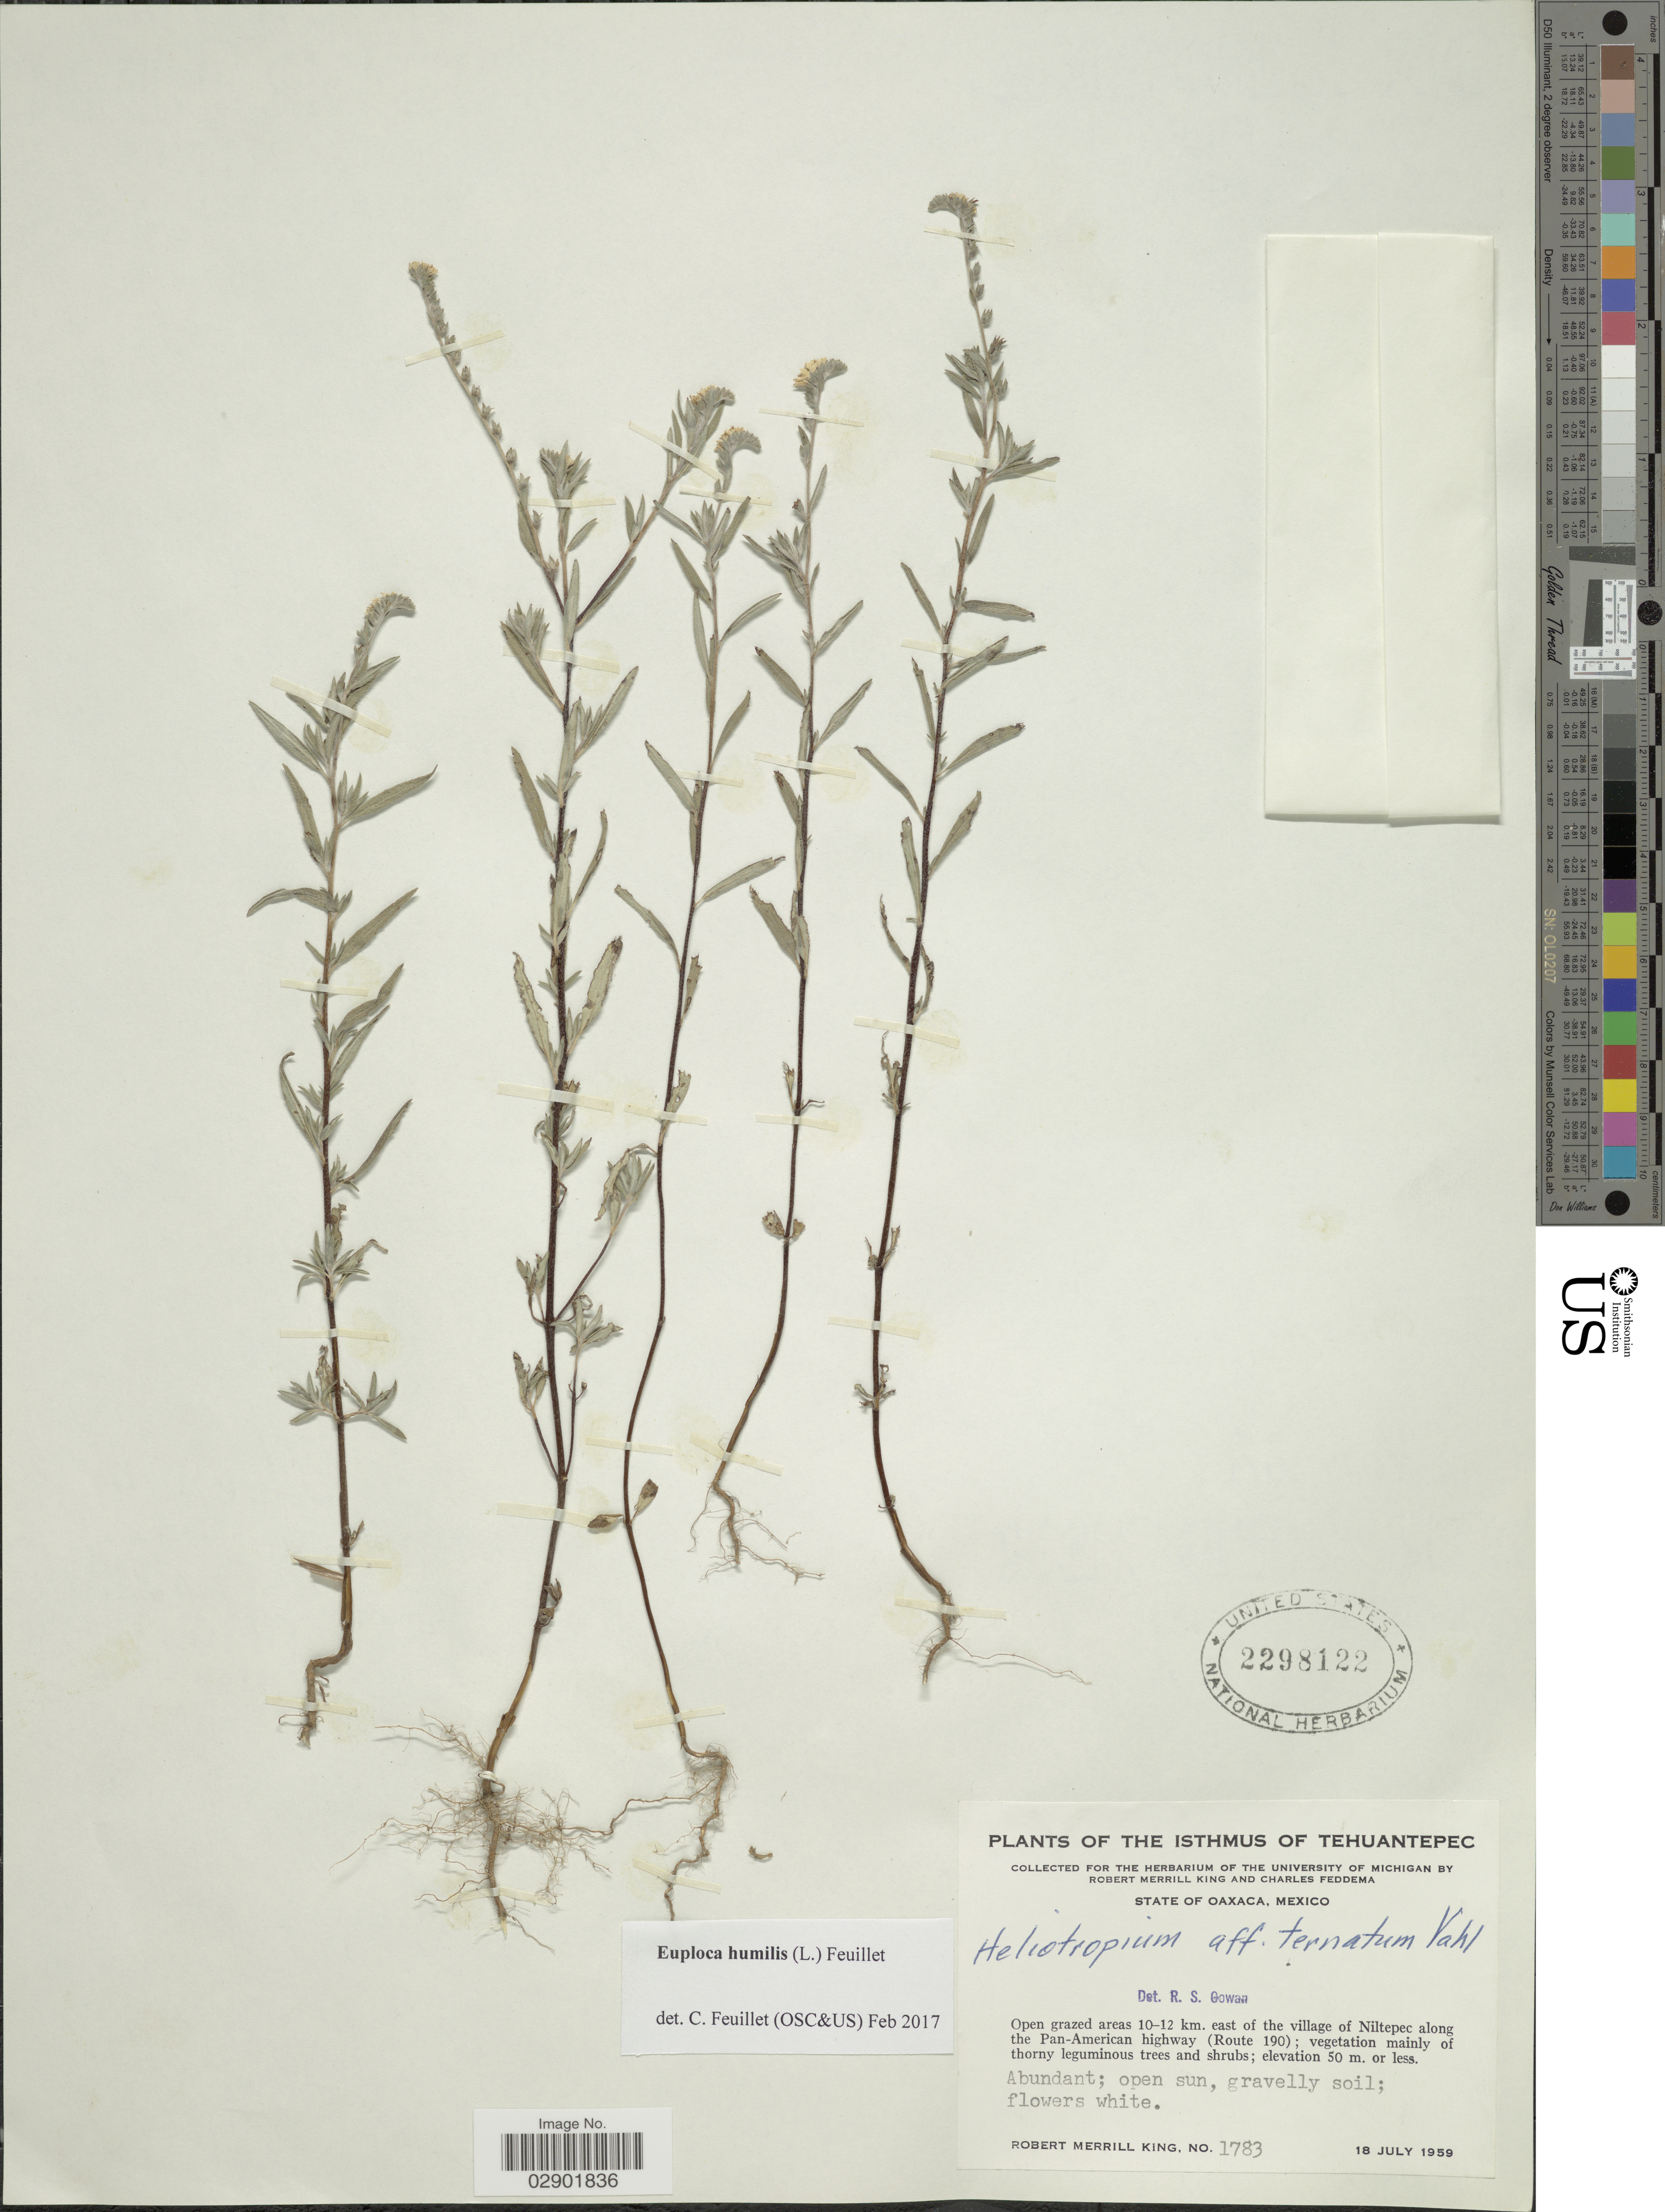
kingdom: Plantae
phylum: Tracheophyta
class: Magnoliopsida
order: Boraginales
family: Heliotropiaceae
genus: Euploca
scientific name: Euploca humilis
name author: (L.) Feuillet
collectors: R. M. King & C. Feddema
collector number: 1783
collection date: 1959-07-18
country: Mexico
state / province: Oaxaca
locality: Isthmus of Tehuantepec. Open grazed areas 10-12 km, east of the village of Niltepec along the Pan-American highway (Route 190).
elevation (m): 50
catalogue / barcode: US 2298122